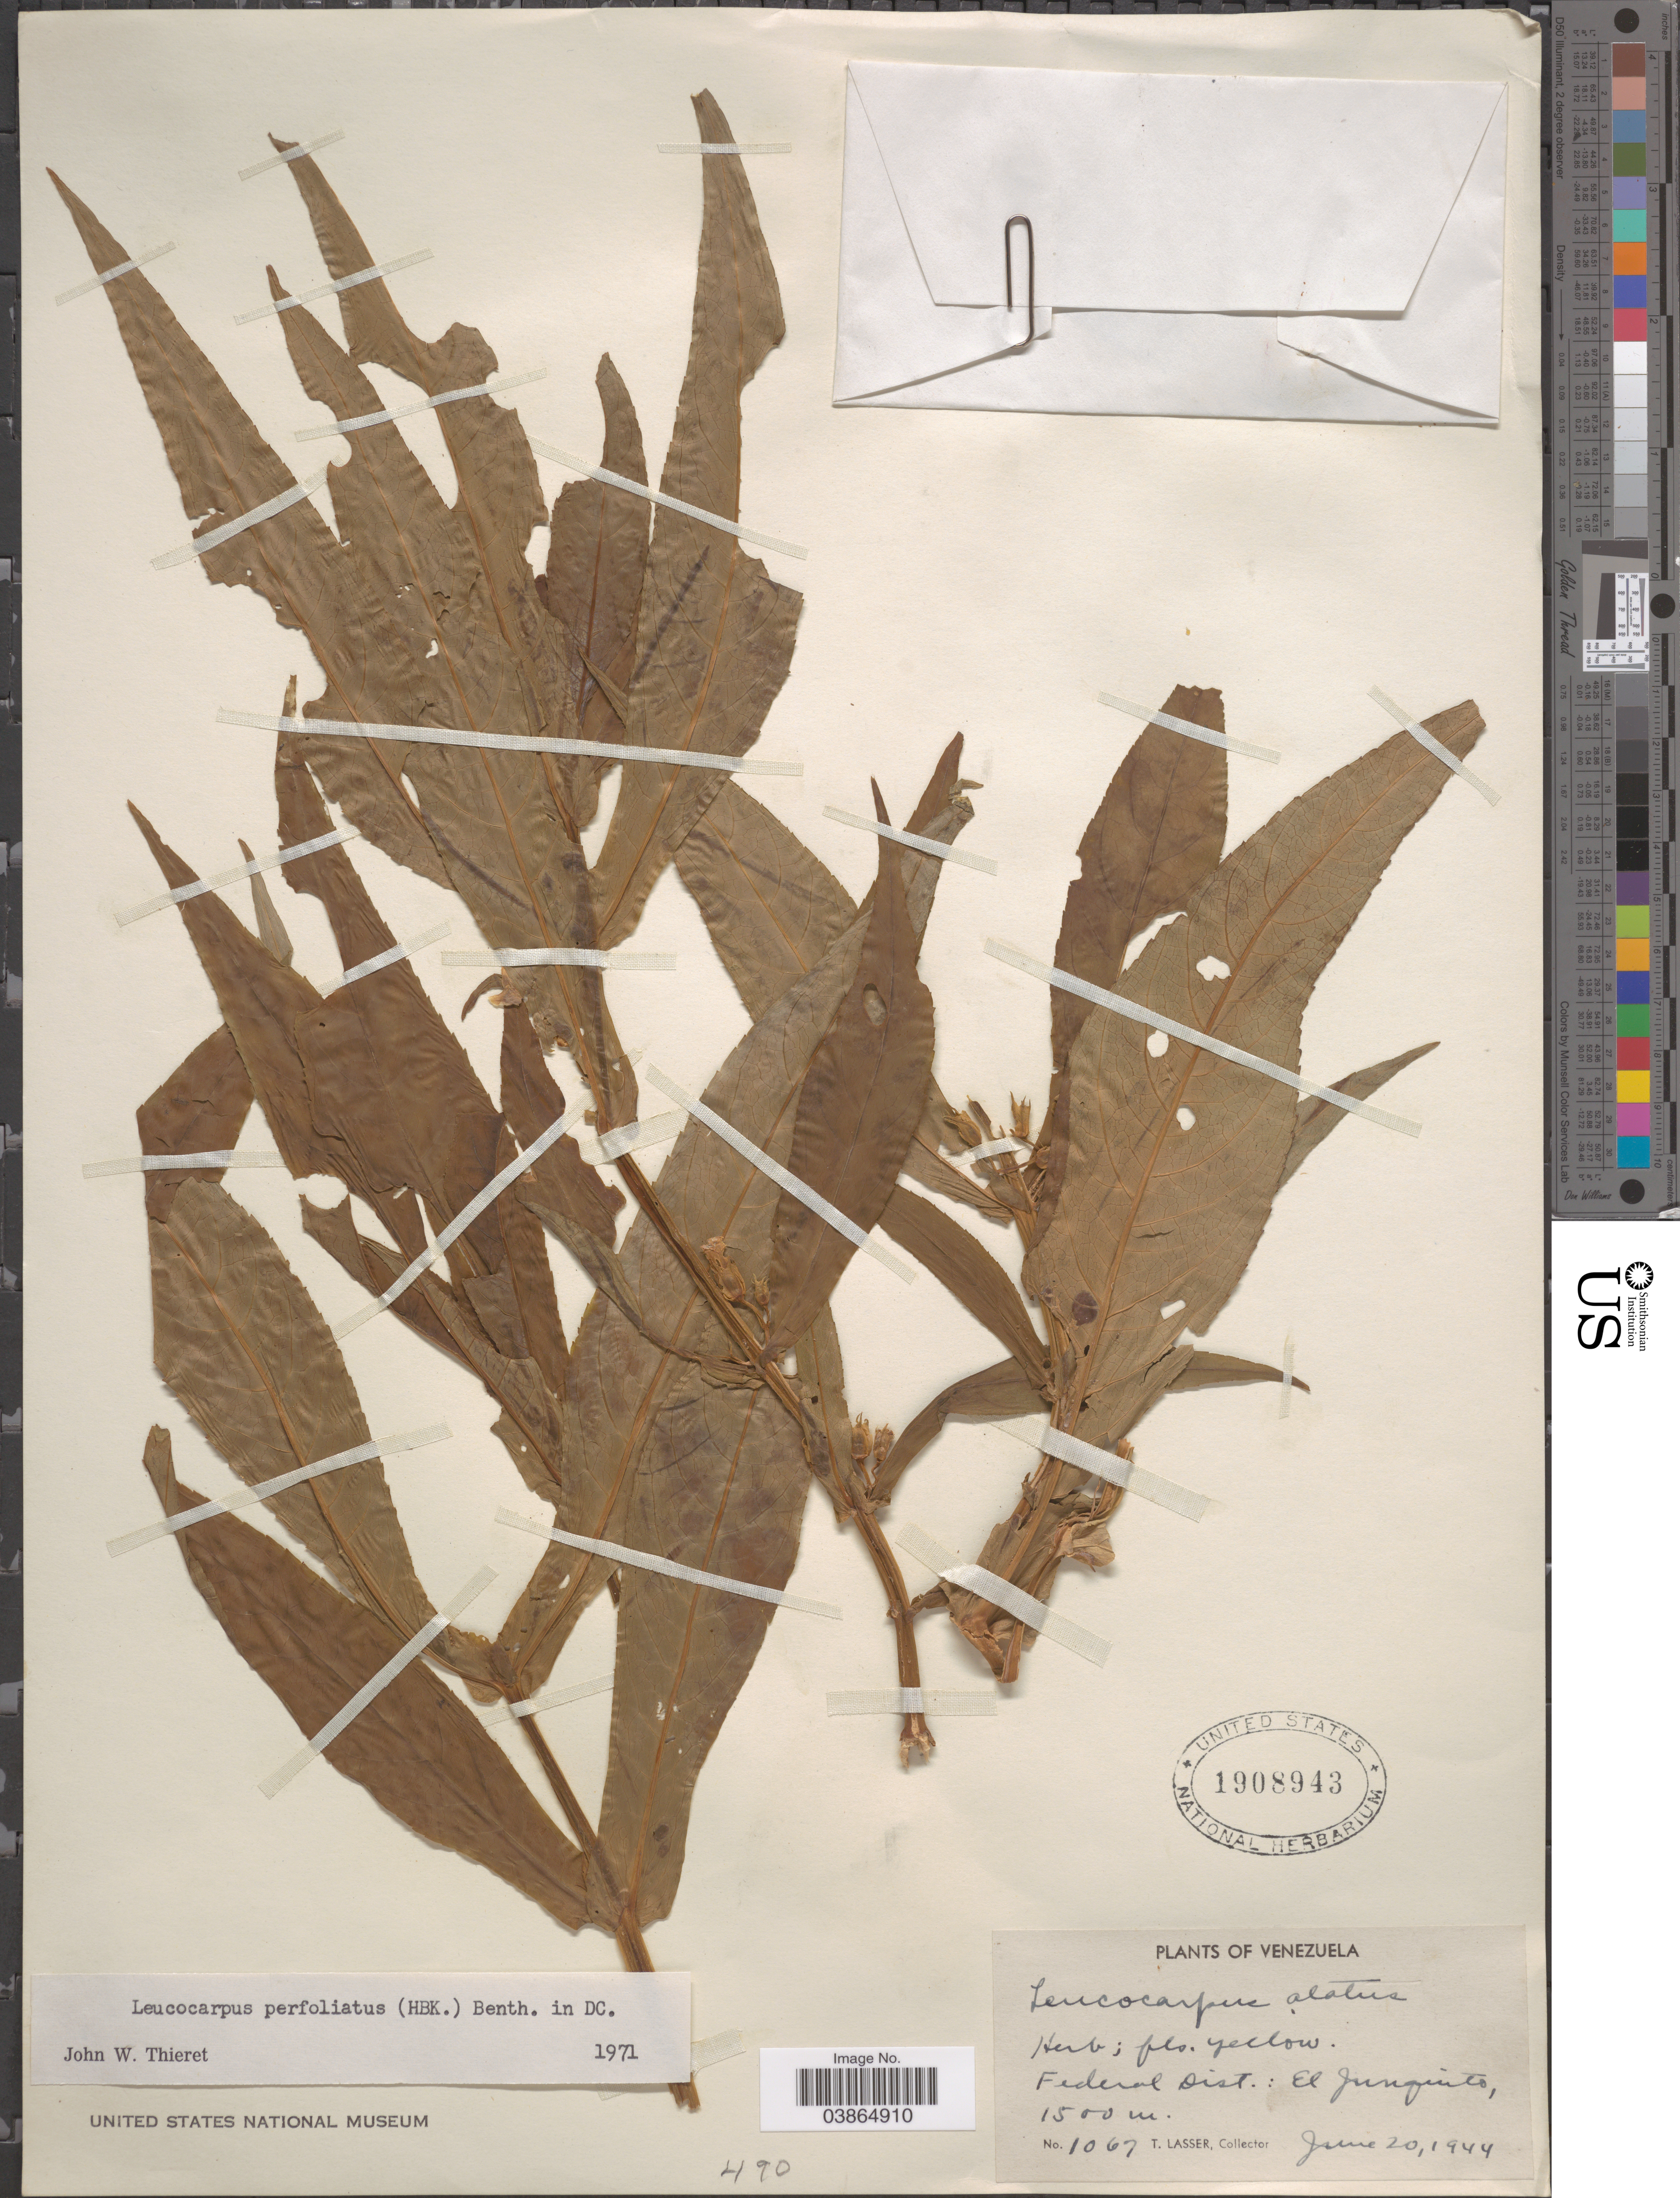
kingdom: Plantae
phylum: Tracheophyta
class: Magnoliopsida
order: Lamiales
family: Phrymaceae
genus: Leucocarpus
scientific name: Leucocarpus perfoliatus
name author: (Kunth) Benth.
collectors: T. Lasser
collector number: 1067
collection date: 1944-06-20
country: Venezuela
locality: Federal Dist.: El Junquito.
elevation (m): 1500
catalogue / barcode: US 1908943